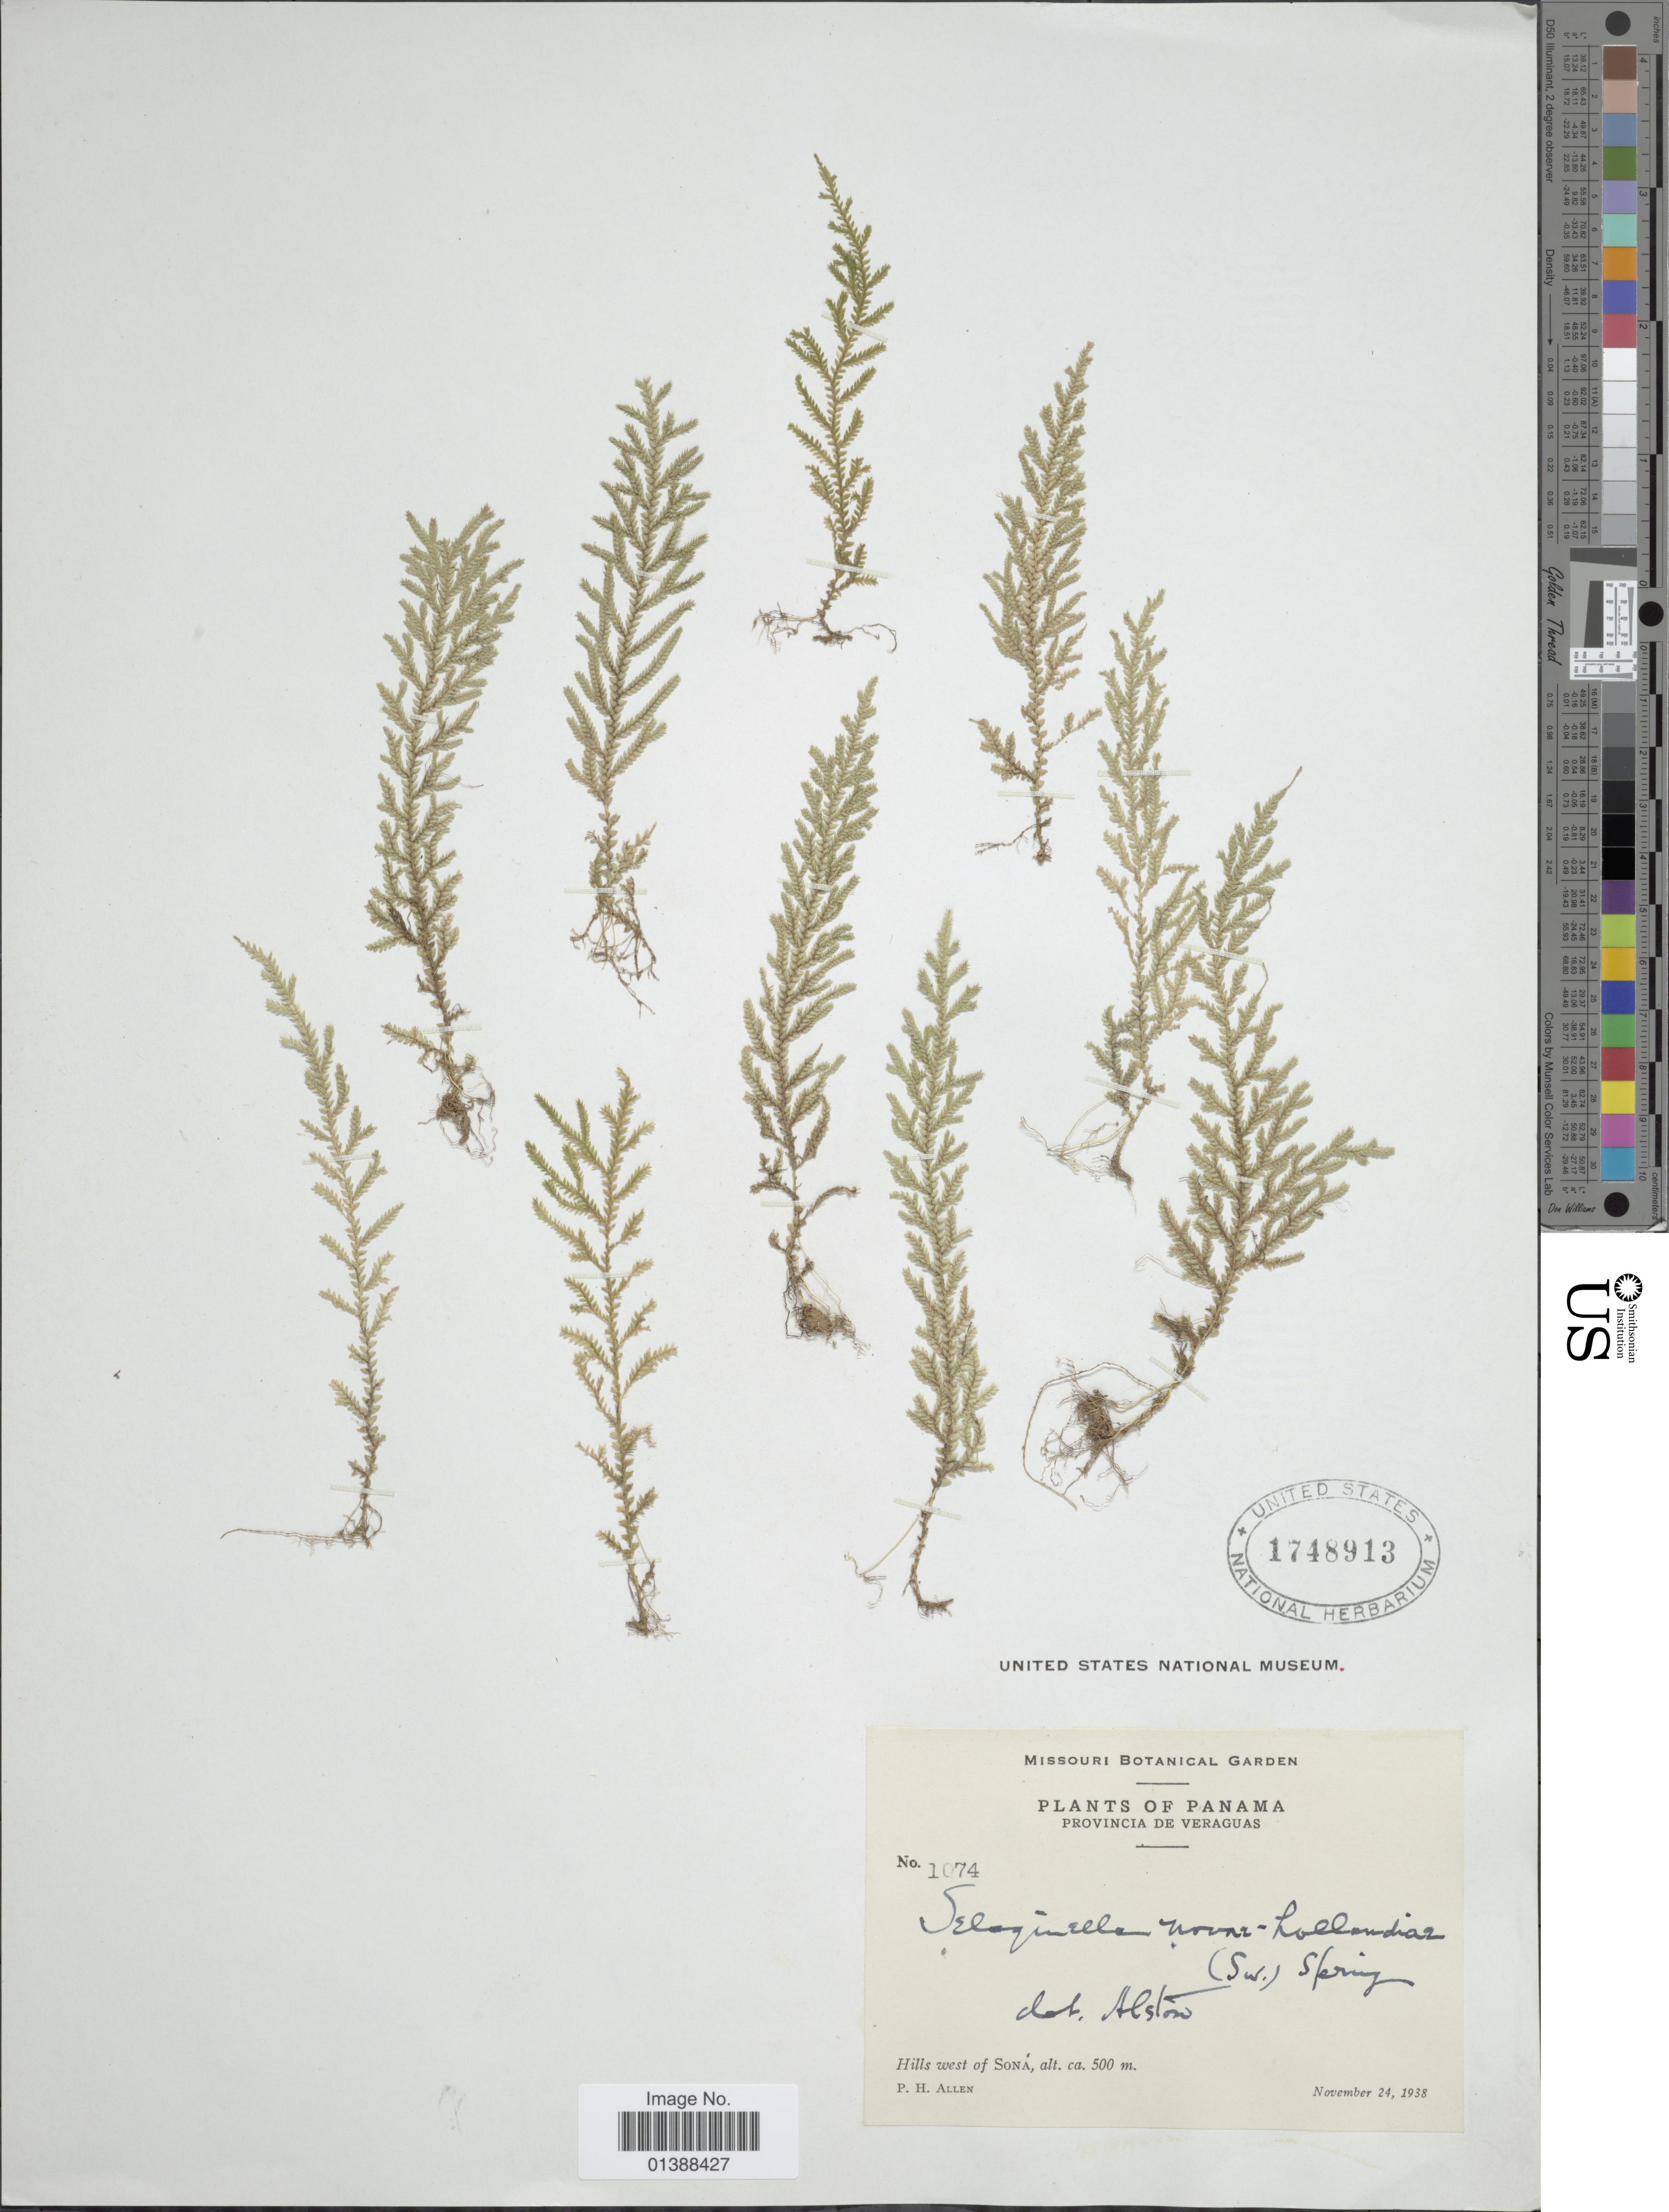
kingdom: Plantae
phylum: Tracheophyta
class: Lycopodiopsida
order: Selaginellales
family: Selaginellaceae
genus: Selaginella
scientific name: Selaginella mikeneei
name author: Valdespino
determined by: Valdespino, I. A., (PMA), Universidad de Panama (PANAMA)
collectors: P. H. Allen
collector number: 1074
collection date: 1938-11-24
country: Panama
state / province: Veraguas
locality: Hills west of Soná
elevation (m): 500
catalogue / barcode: US 1748913